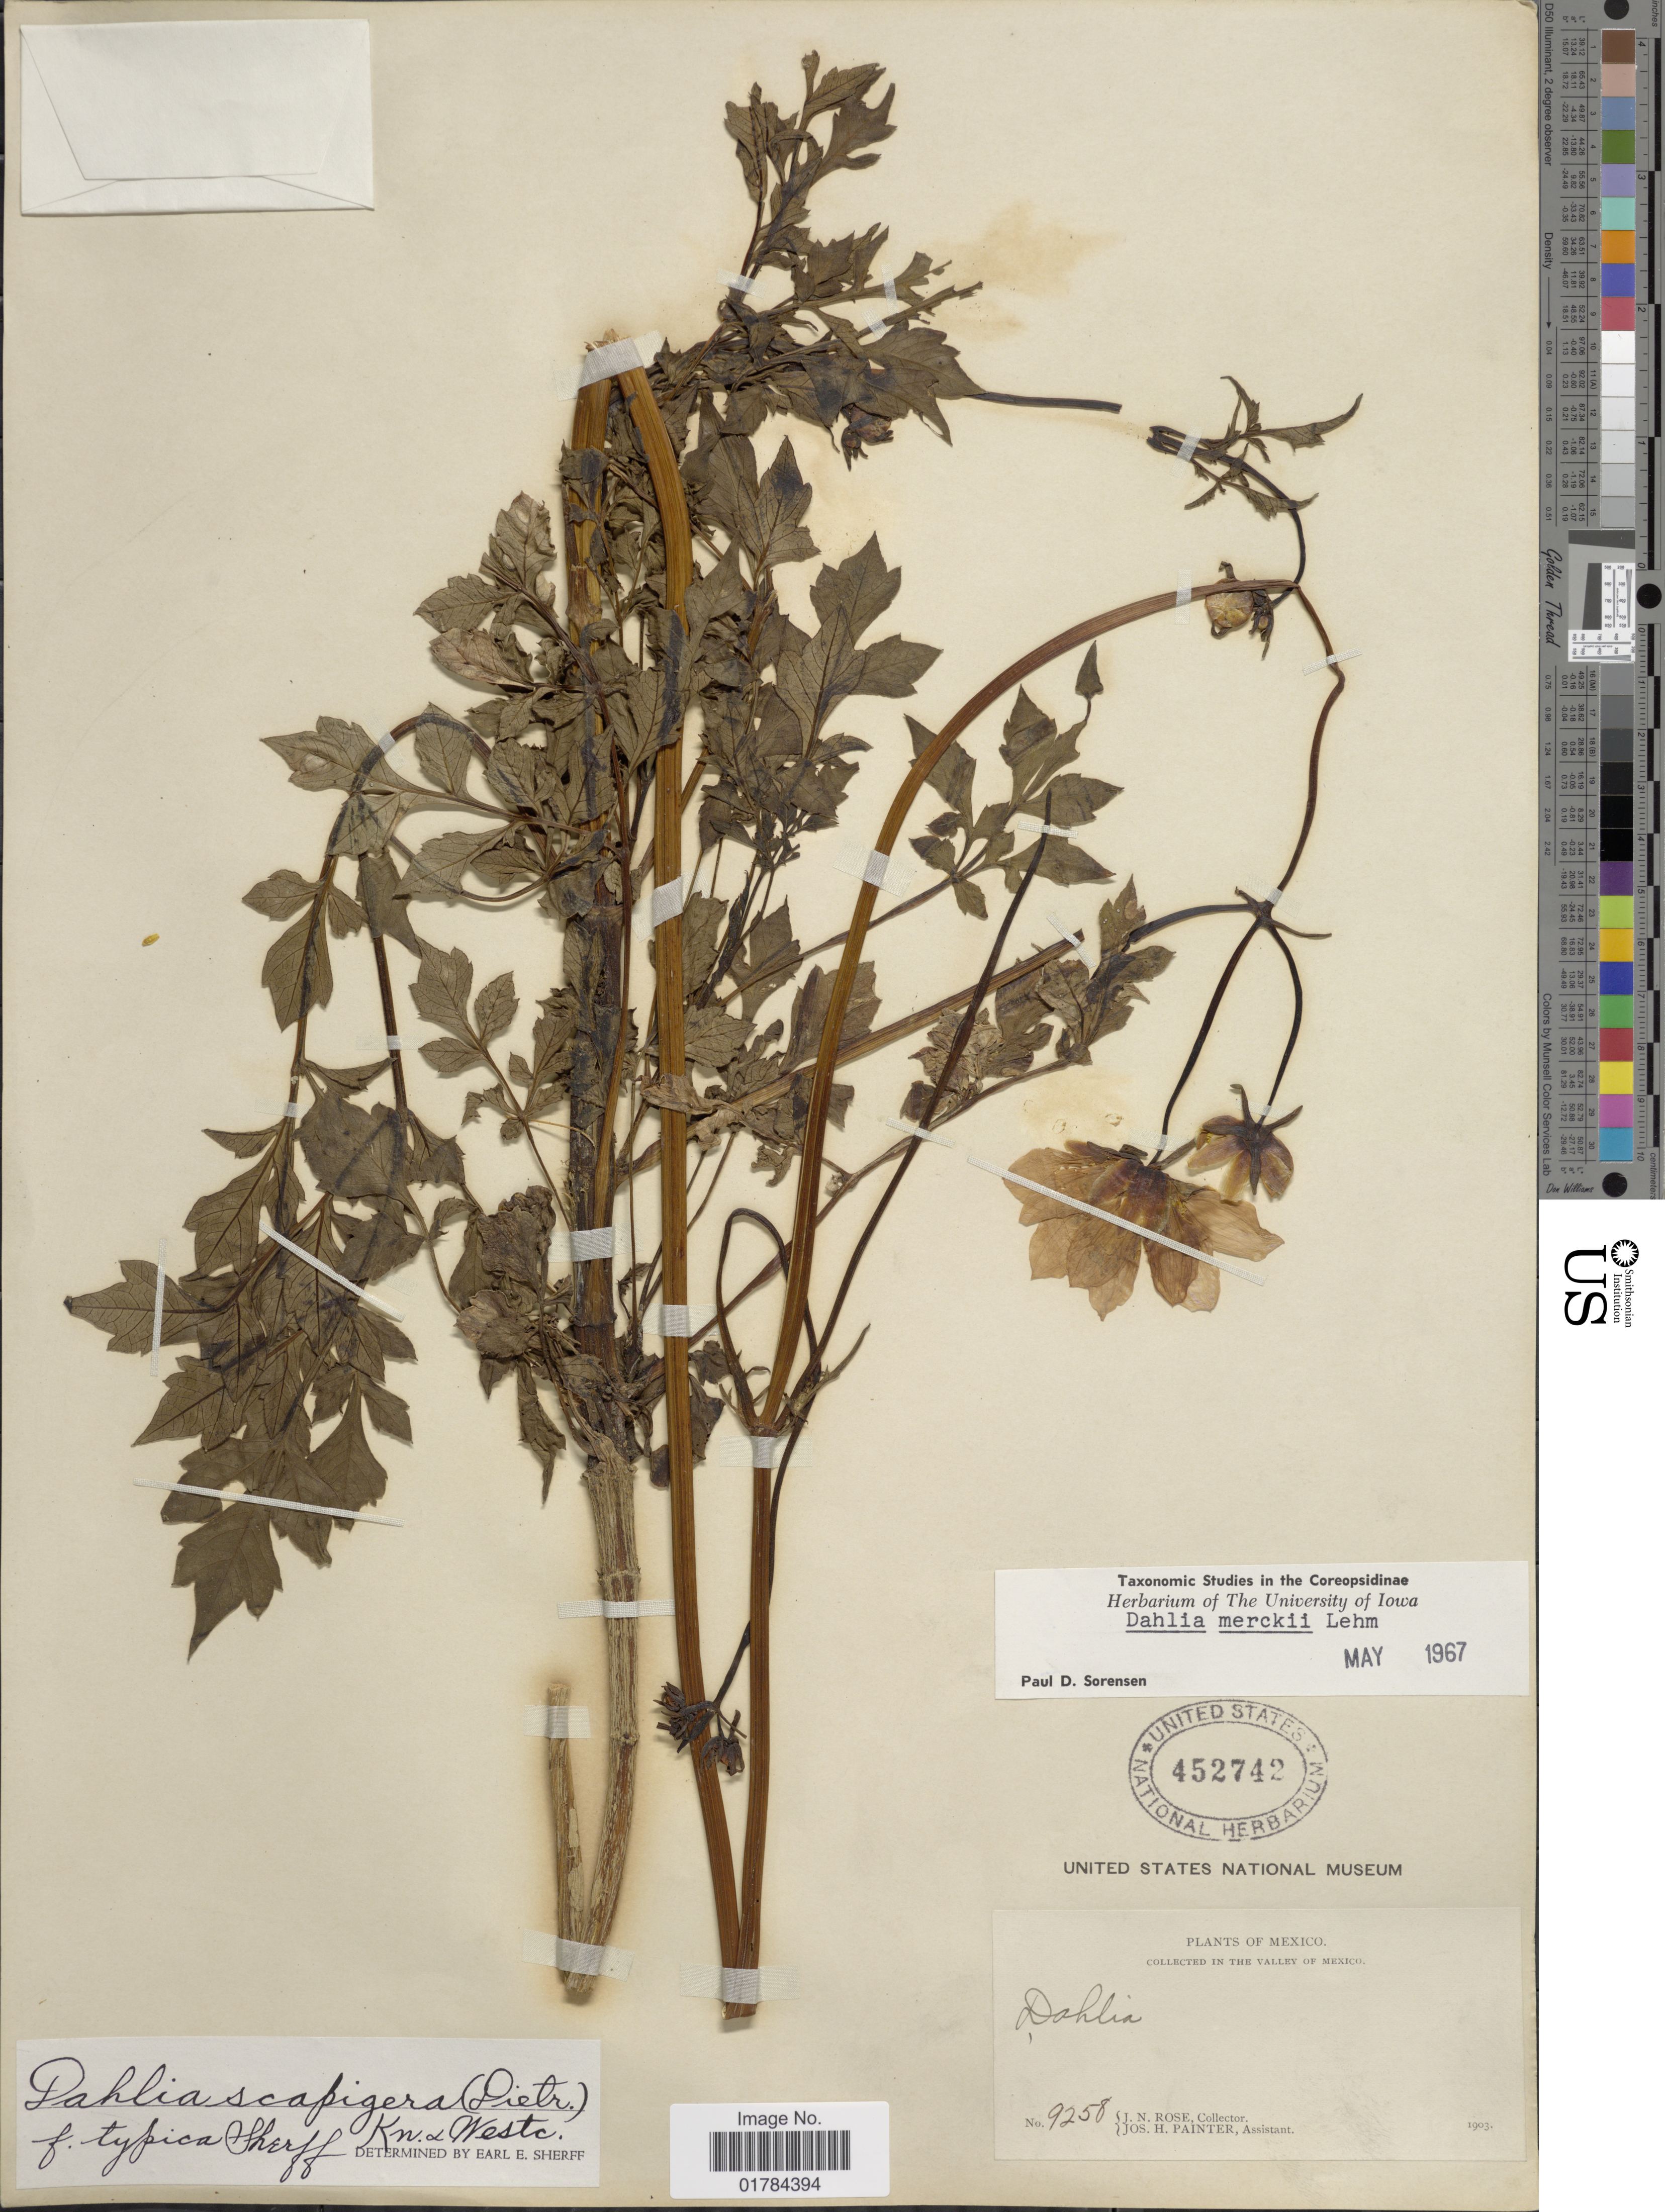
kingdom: Plantae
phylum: Tracheophyta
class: Magnoliopsida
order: Asterales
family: Asteraceae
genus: Dahlia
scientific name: Dahlia merckii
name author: Lehm.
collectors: J. N. Rose & J. H. Painter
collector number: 9258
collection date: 1903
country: Mexico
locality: Valley of Mexico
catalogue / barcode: US 452742